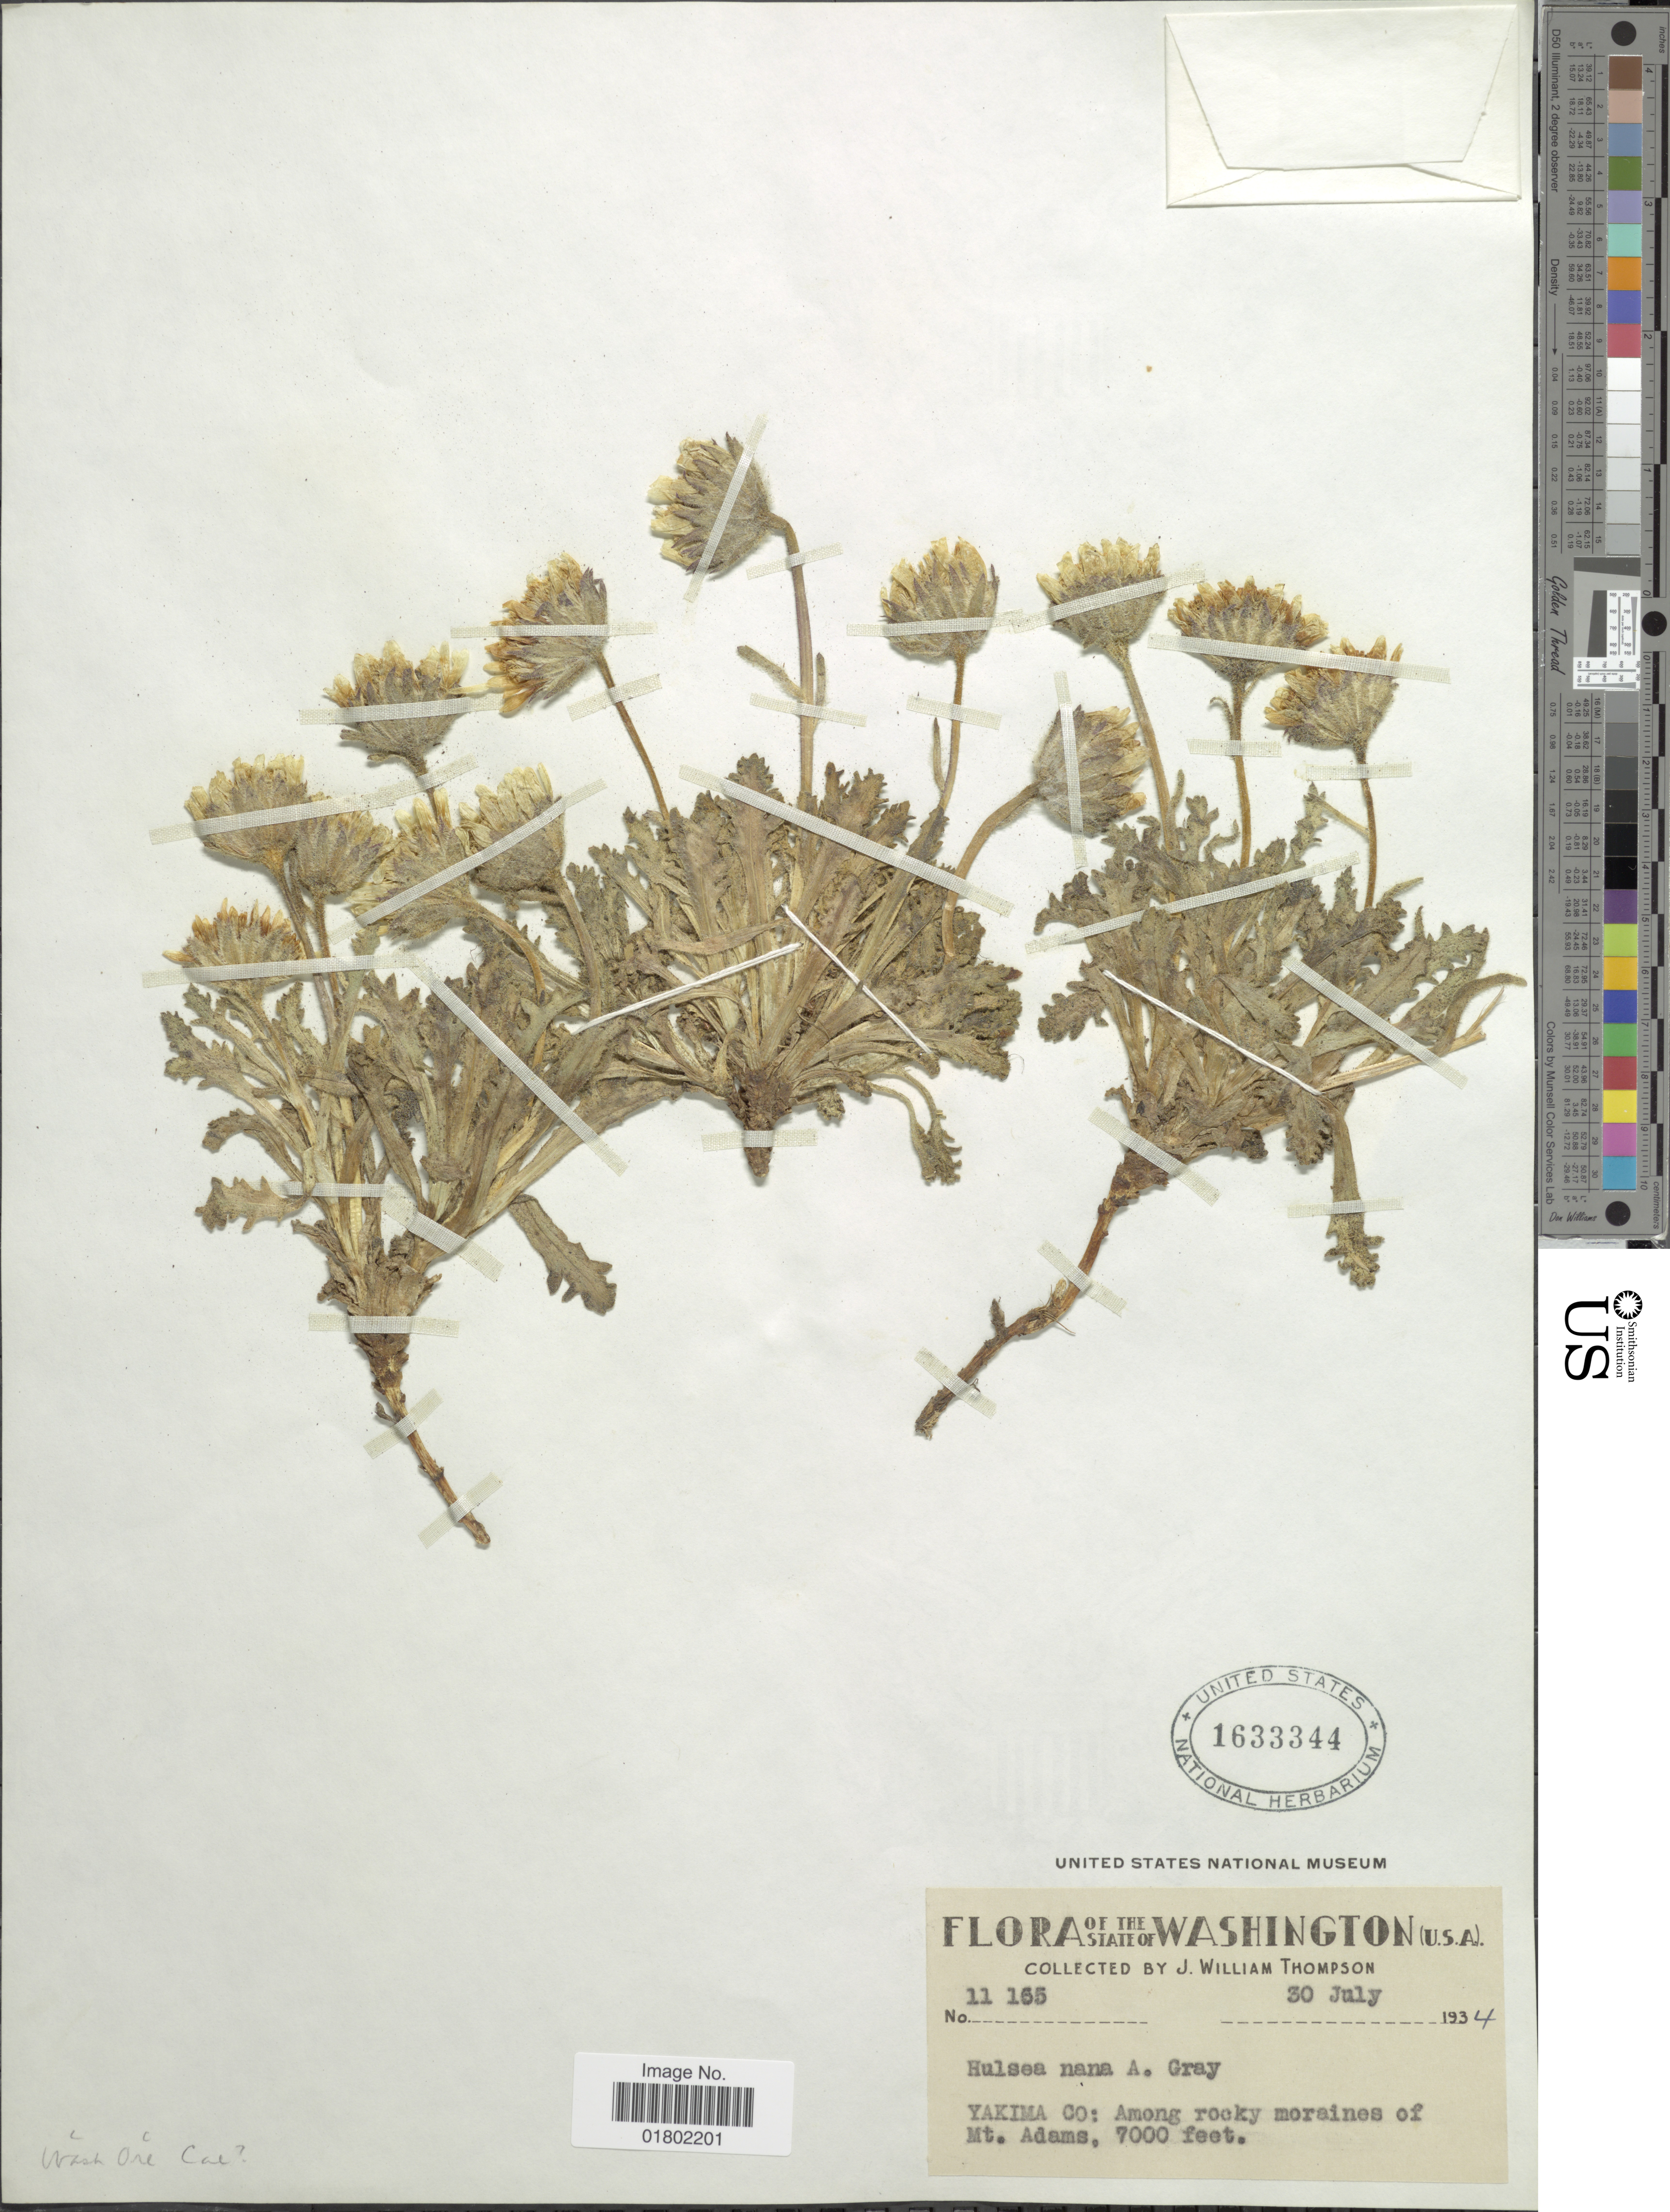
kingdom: Plantae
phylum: Tracheophyta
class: Magnoliopsida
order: Asterales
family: Asteraceae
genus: Hulsea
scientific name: Hulsea nana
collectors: J. W. Thompson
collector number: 11165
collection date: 1934-07-30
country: United States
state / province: Washington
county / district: Yakima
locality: Yakima Co: among rocky moraines of mt. Adams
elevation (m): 2134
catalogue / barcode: US 1633344